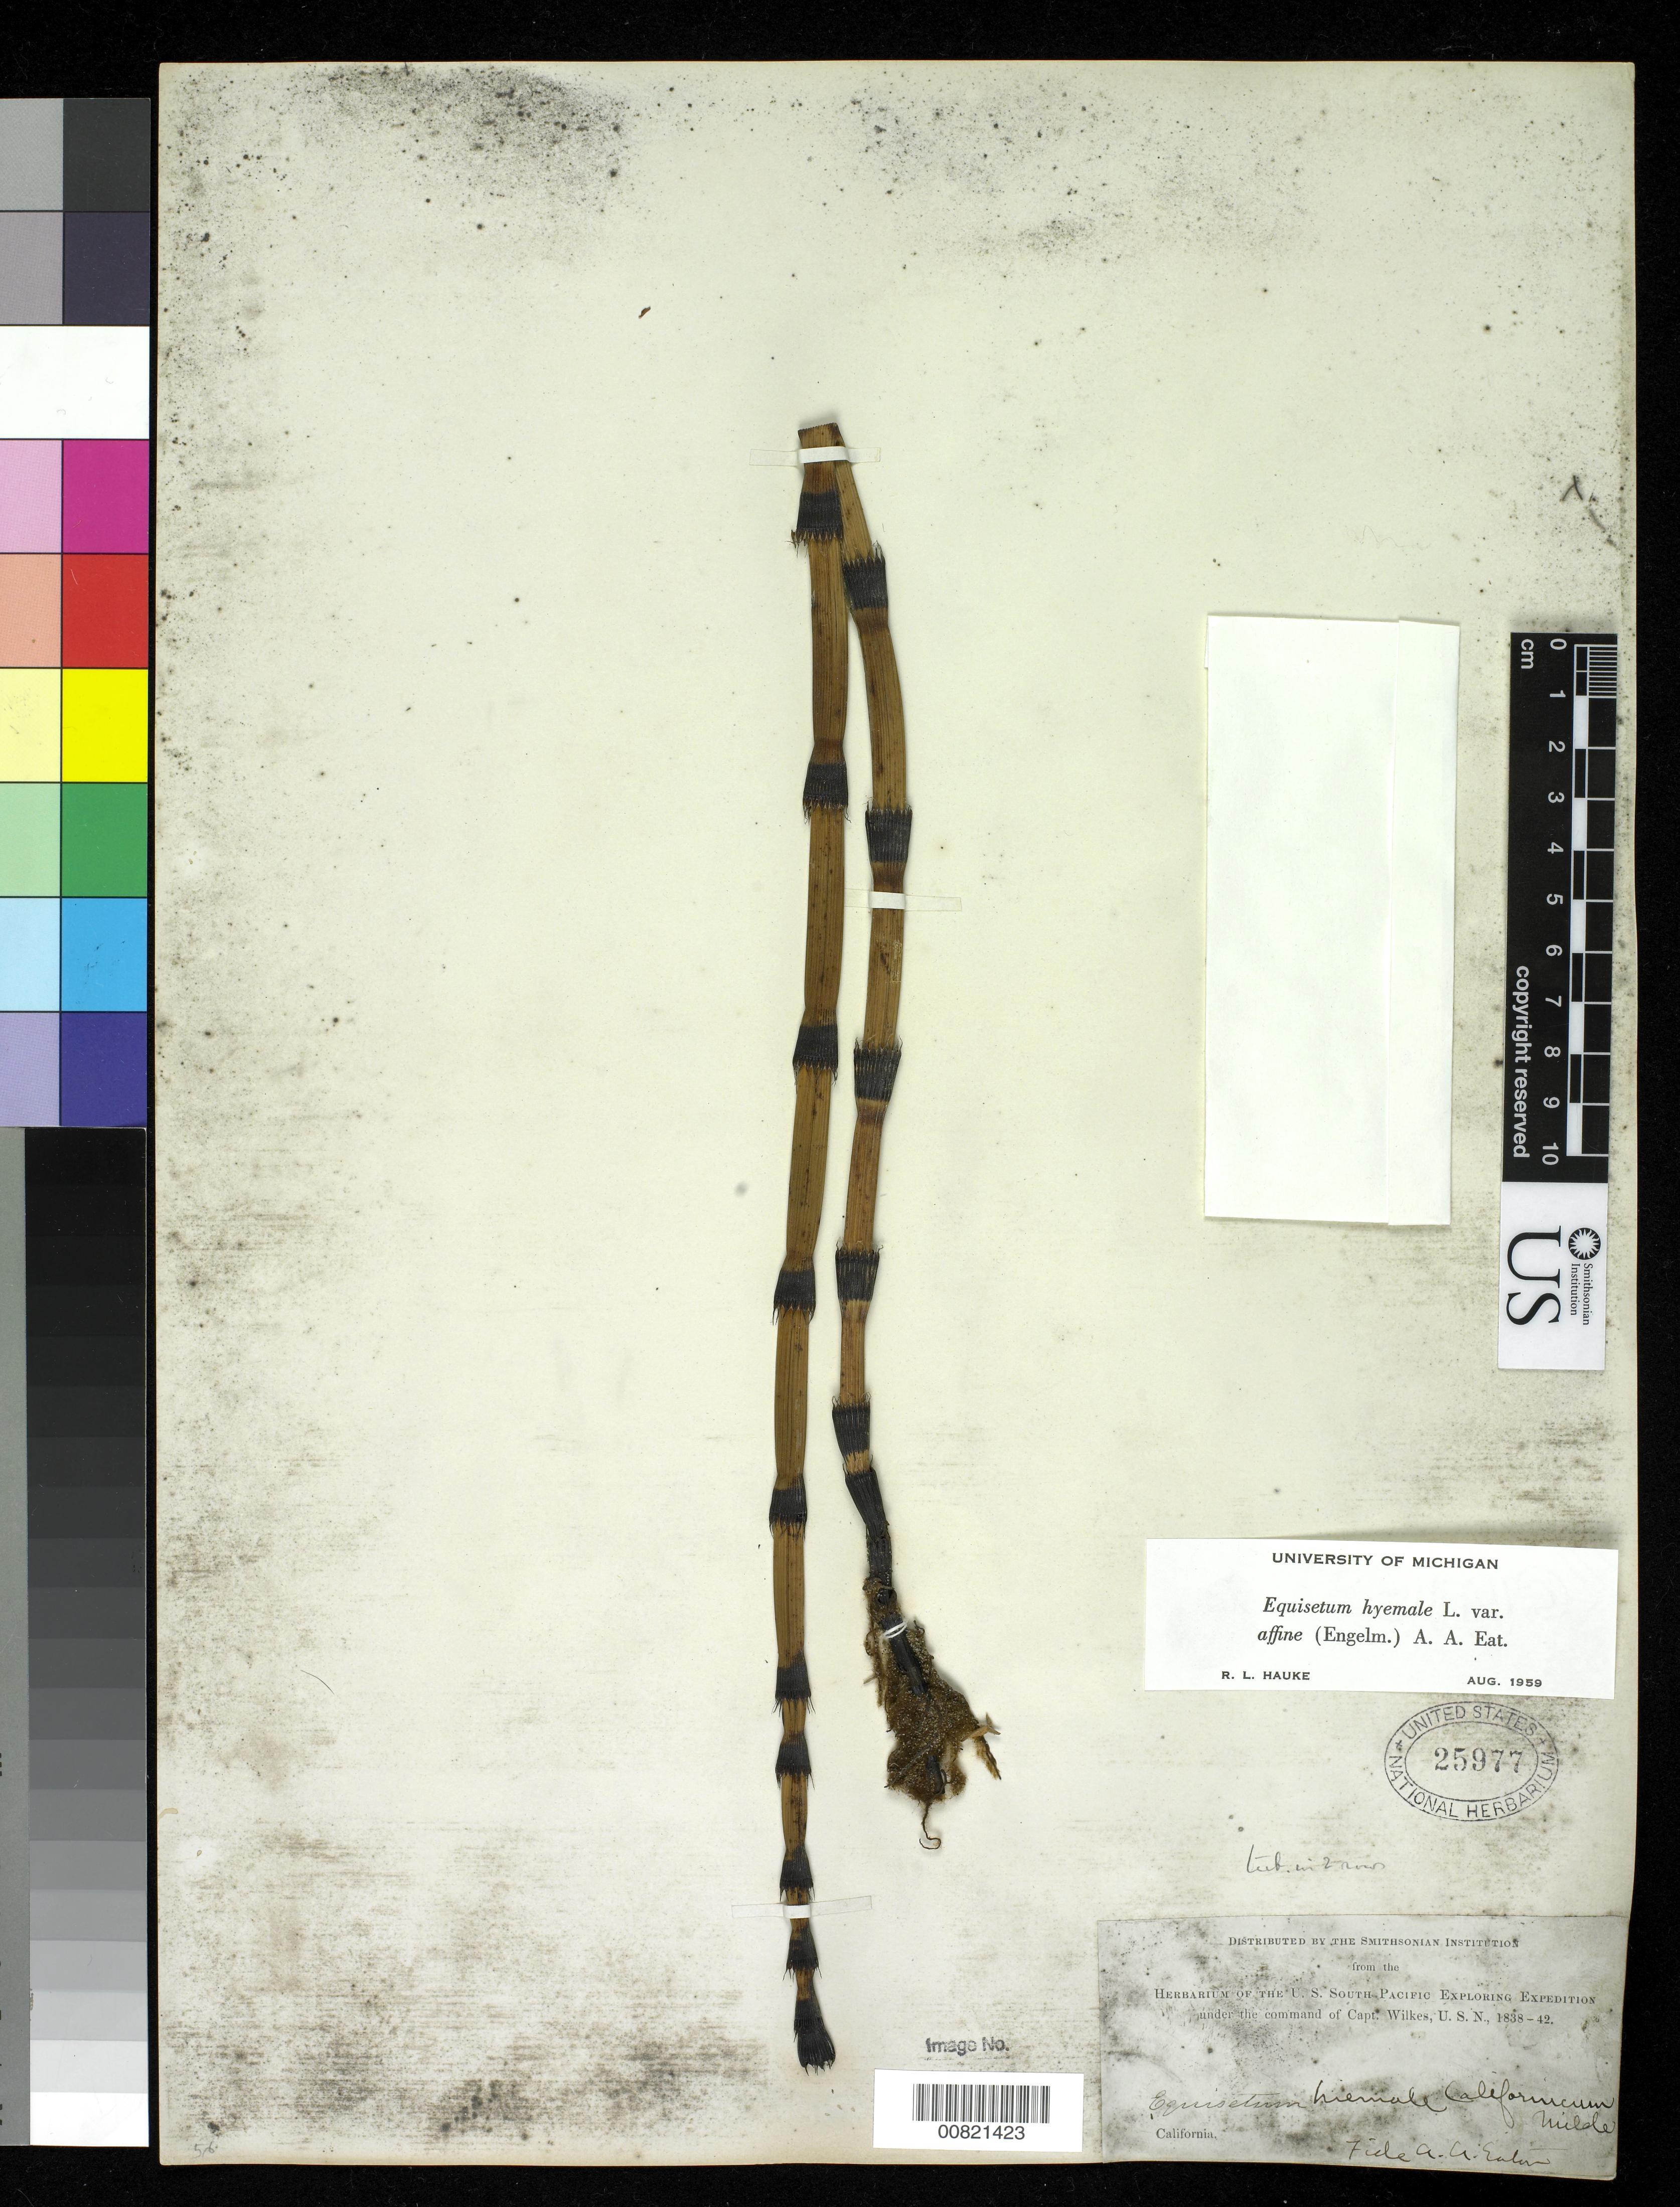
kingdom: Plantae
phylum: Tracheophyta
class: Polypodiopsida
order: Equisetales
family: Equisetaceae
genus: Equisetum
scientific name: Equisetum hyemale var. affine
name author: (Engelm.) A.A. Eaton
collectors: Wilkes Explor. Exped.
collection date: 1838/1842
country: United States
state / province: California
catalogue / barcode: US 25977